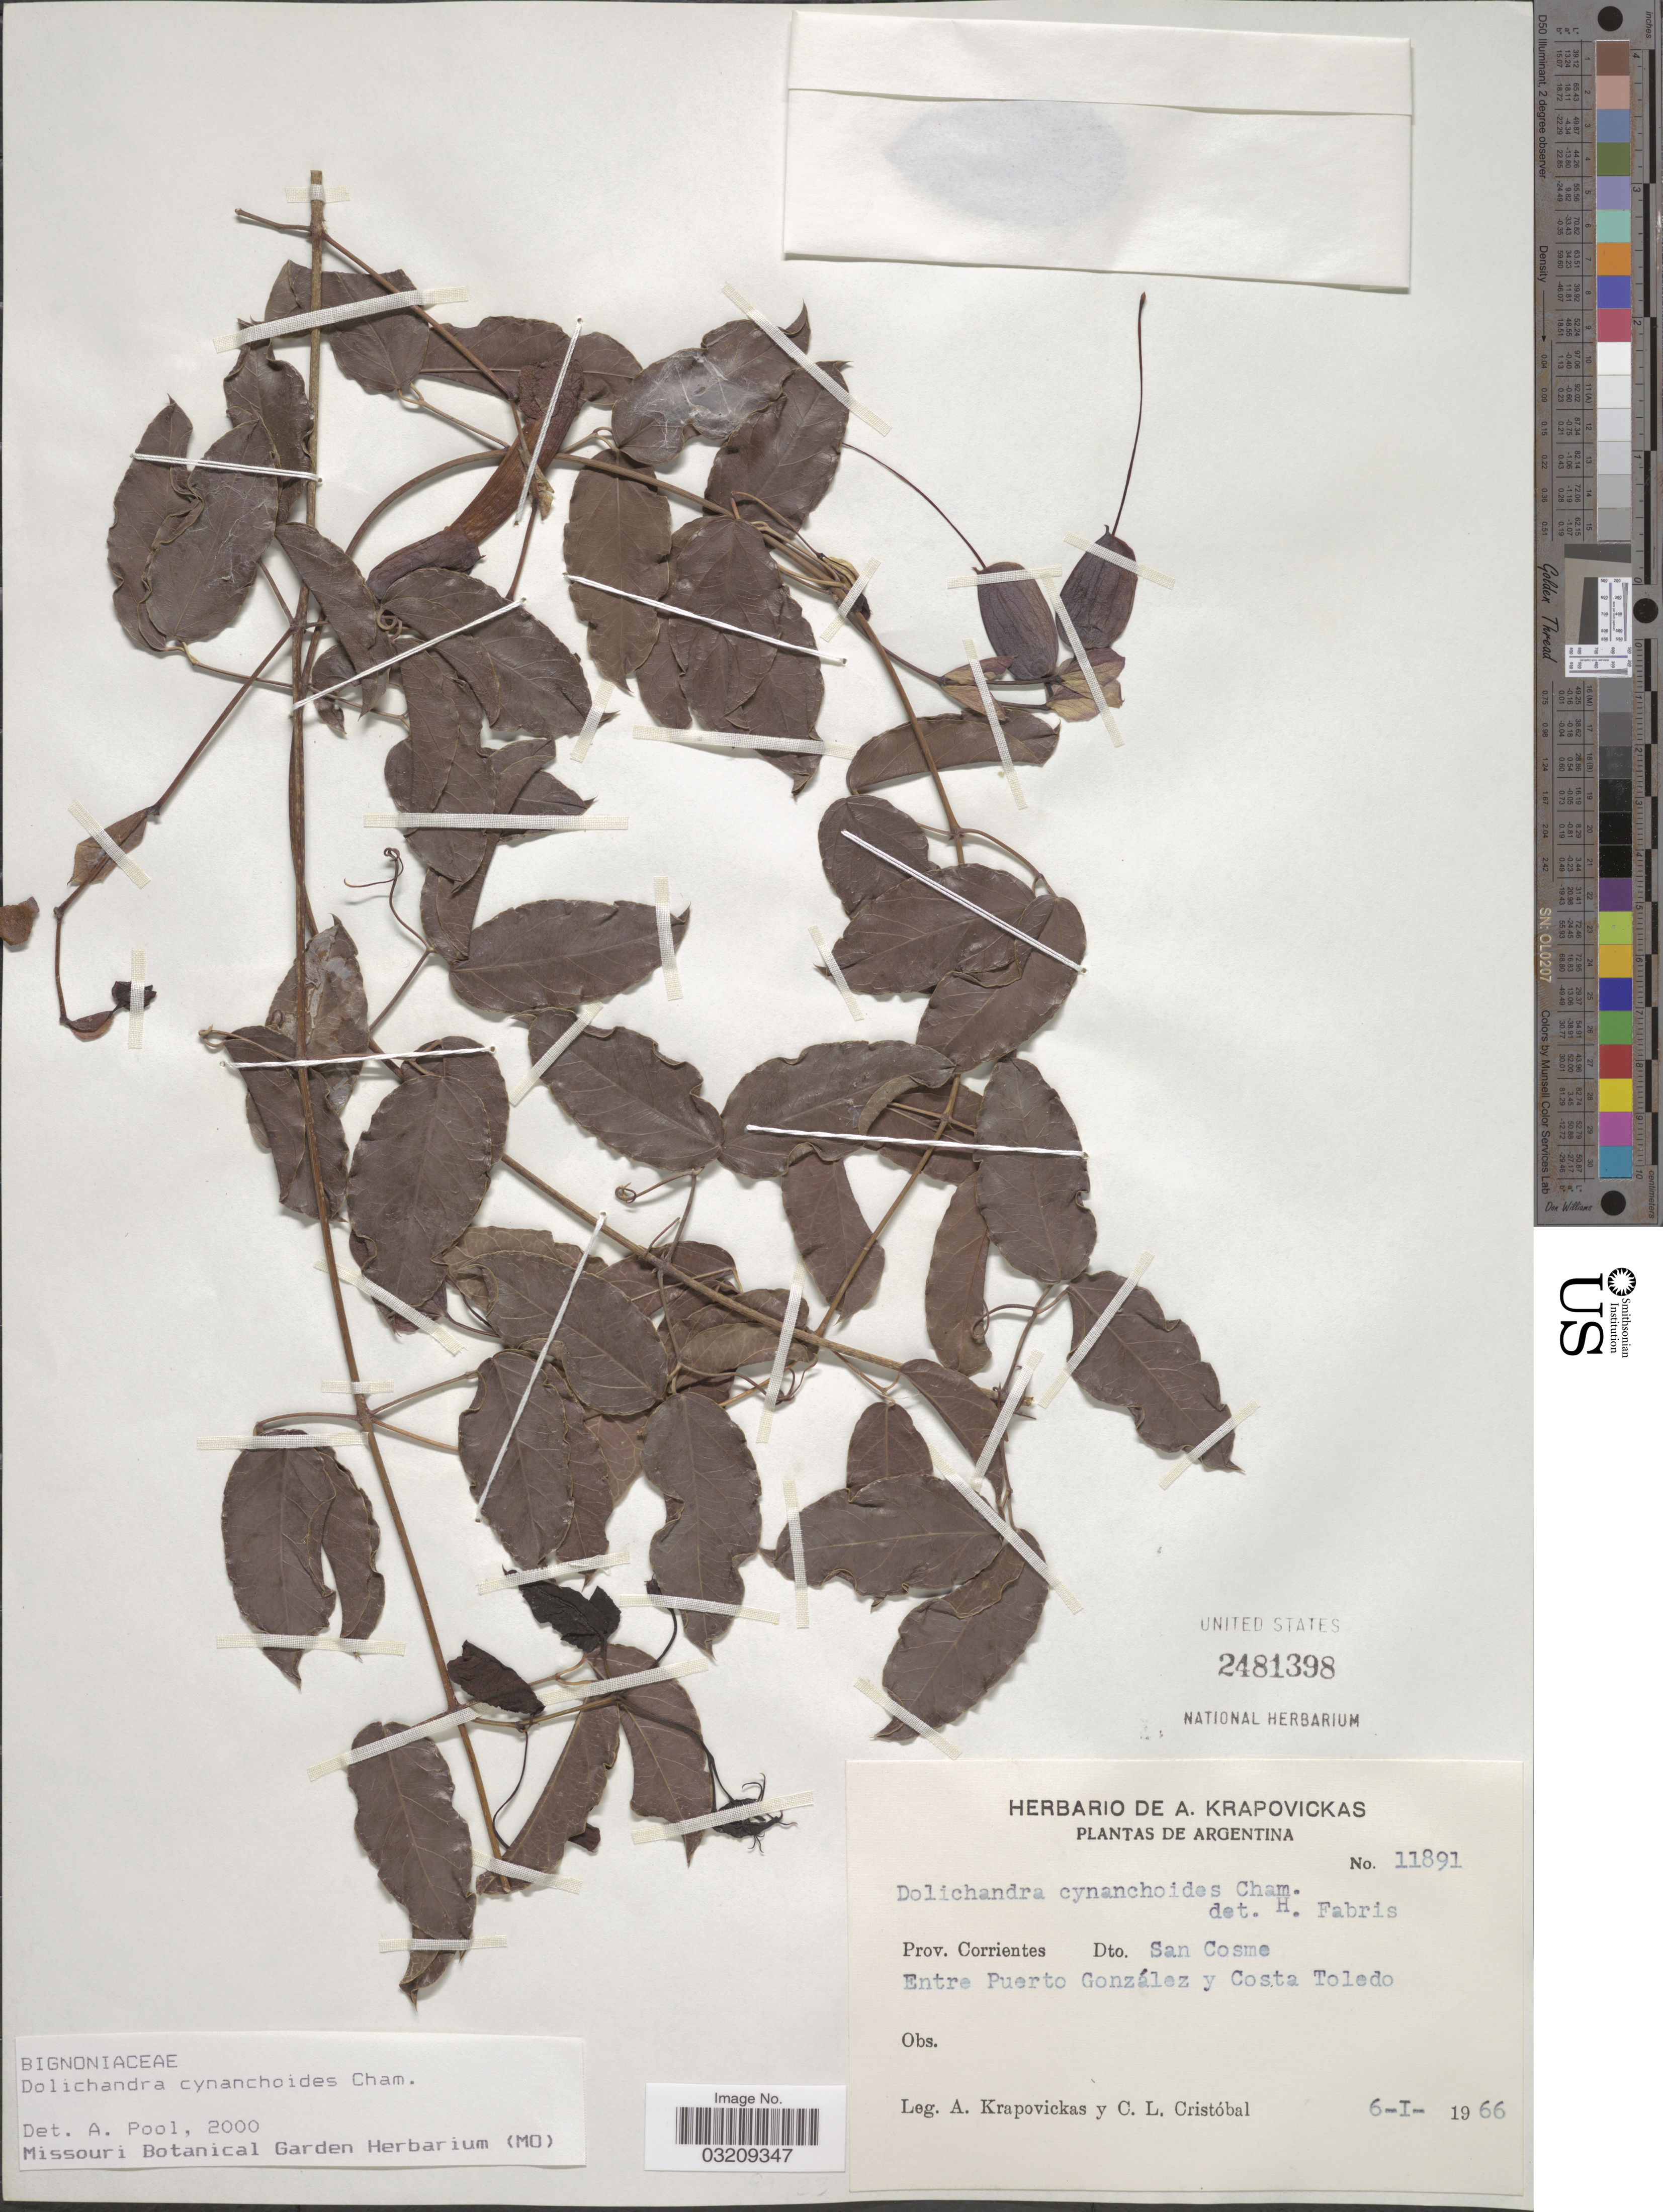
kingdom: Plantae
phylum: Tracheophyta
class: Magnoliopsida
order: Lamiales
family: Bignoniaceae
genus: Dolichandra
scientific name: Dolichandra cynanchoides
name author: Cham.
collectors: A. Krapovickas & C. L. Cristóbal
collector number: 11891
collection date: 1966-01-06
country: Argentina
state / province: Corrientes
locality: Dto. San Cosme. Entre Puerto González y Costa Toledo.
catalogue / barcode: US 2481398